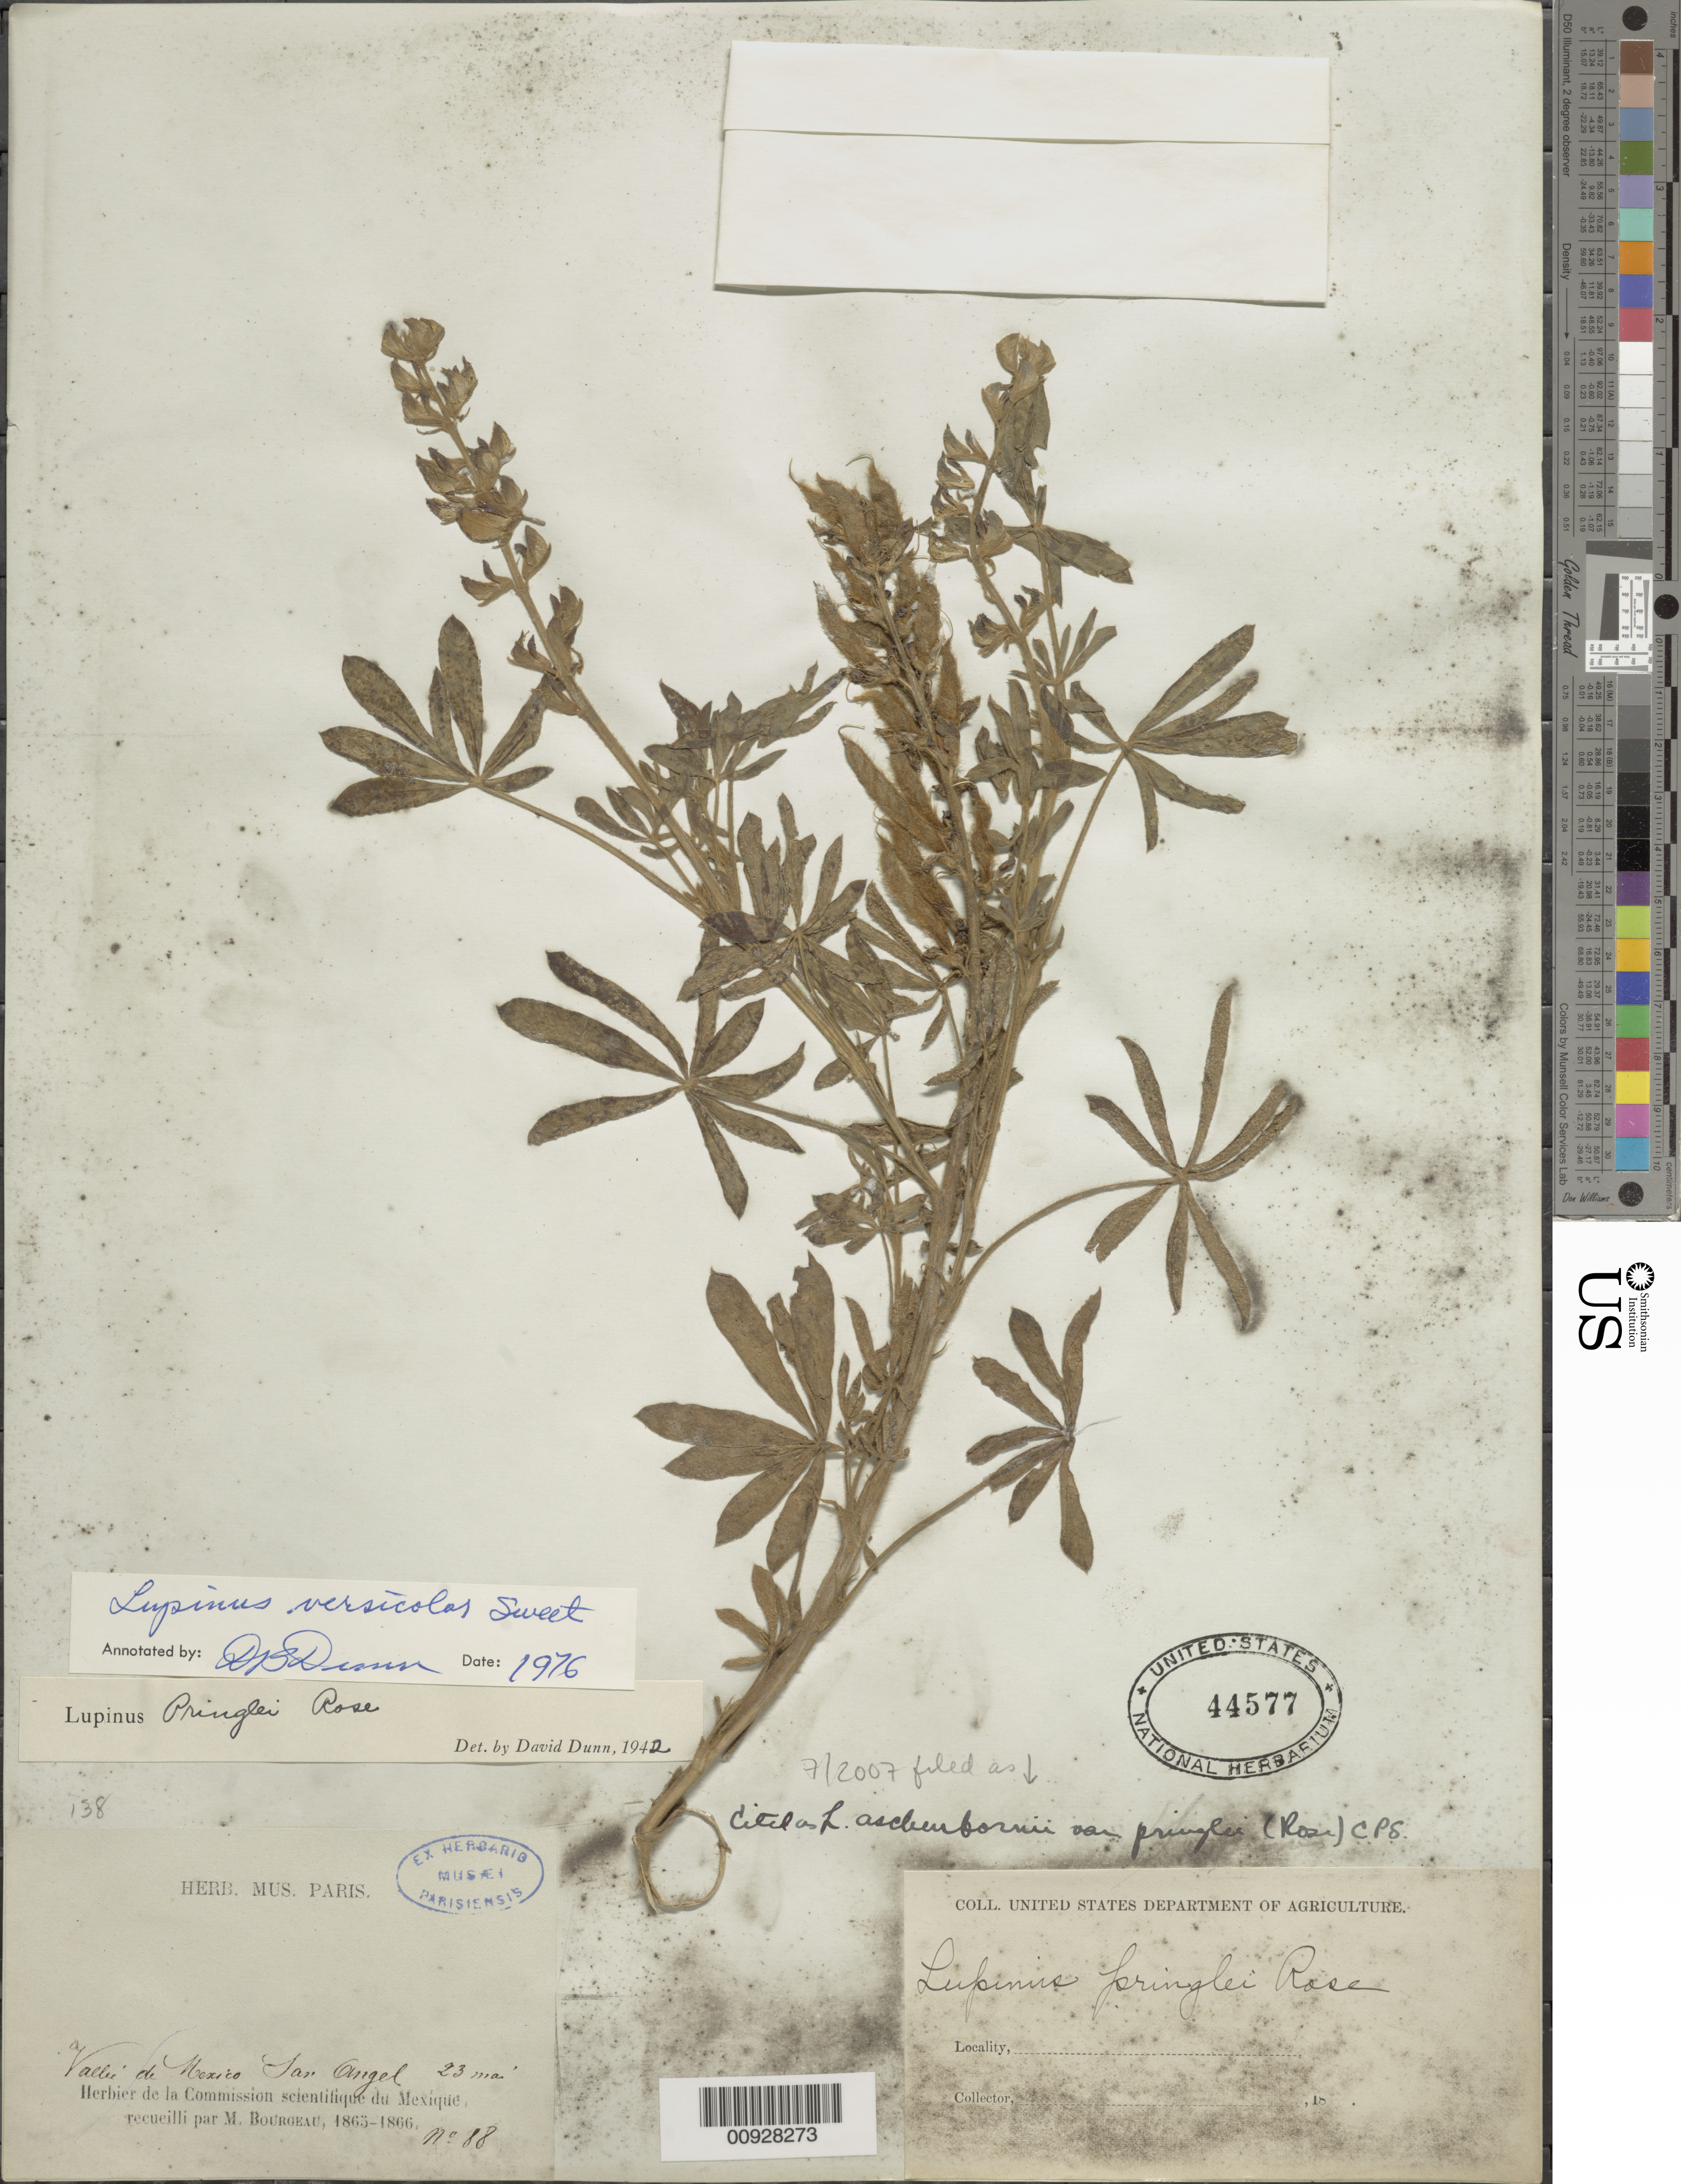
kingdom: Plantae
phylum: Tracheophyta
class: Magnoliopsida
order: Fabales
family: Fabaceae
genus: Lupinus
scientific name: Lupinus aschenbornii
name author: S. Schauer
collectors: E. Bourgeau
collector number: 88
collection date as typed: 23 May 1865 or 23 May 1866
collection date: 1865-05-23 or 1866-05-23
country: Mexico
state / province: Distrito Federal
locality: Vallée de Mexico, San Angel.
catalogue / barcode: US 44577